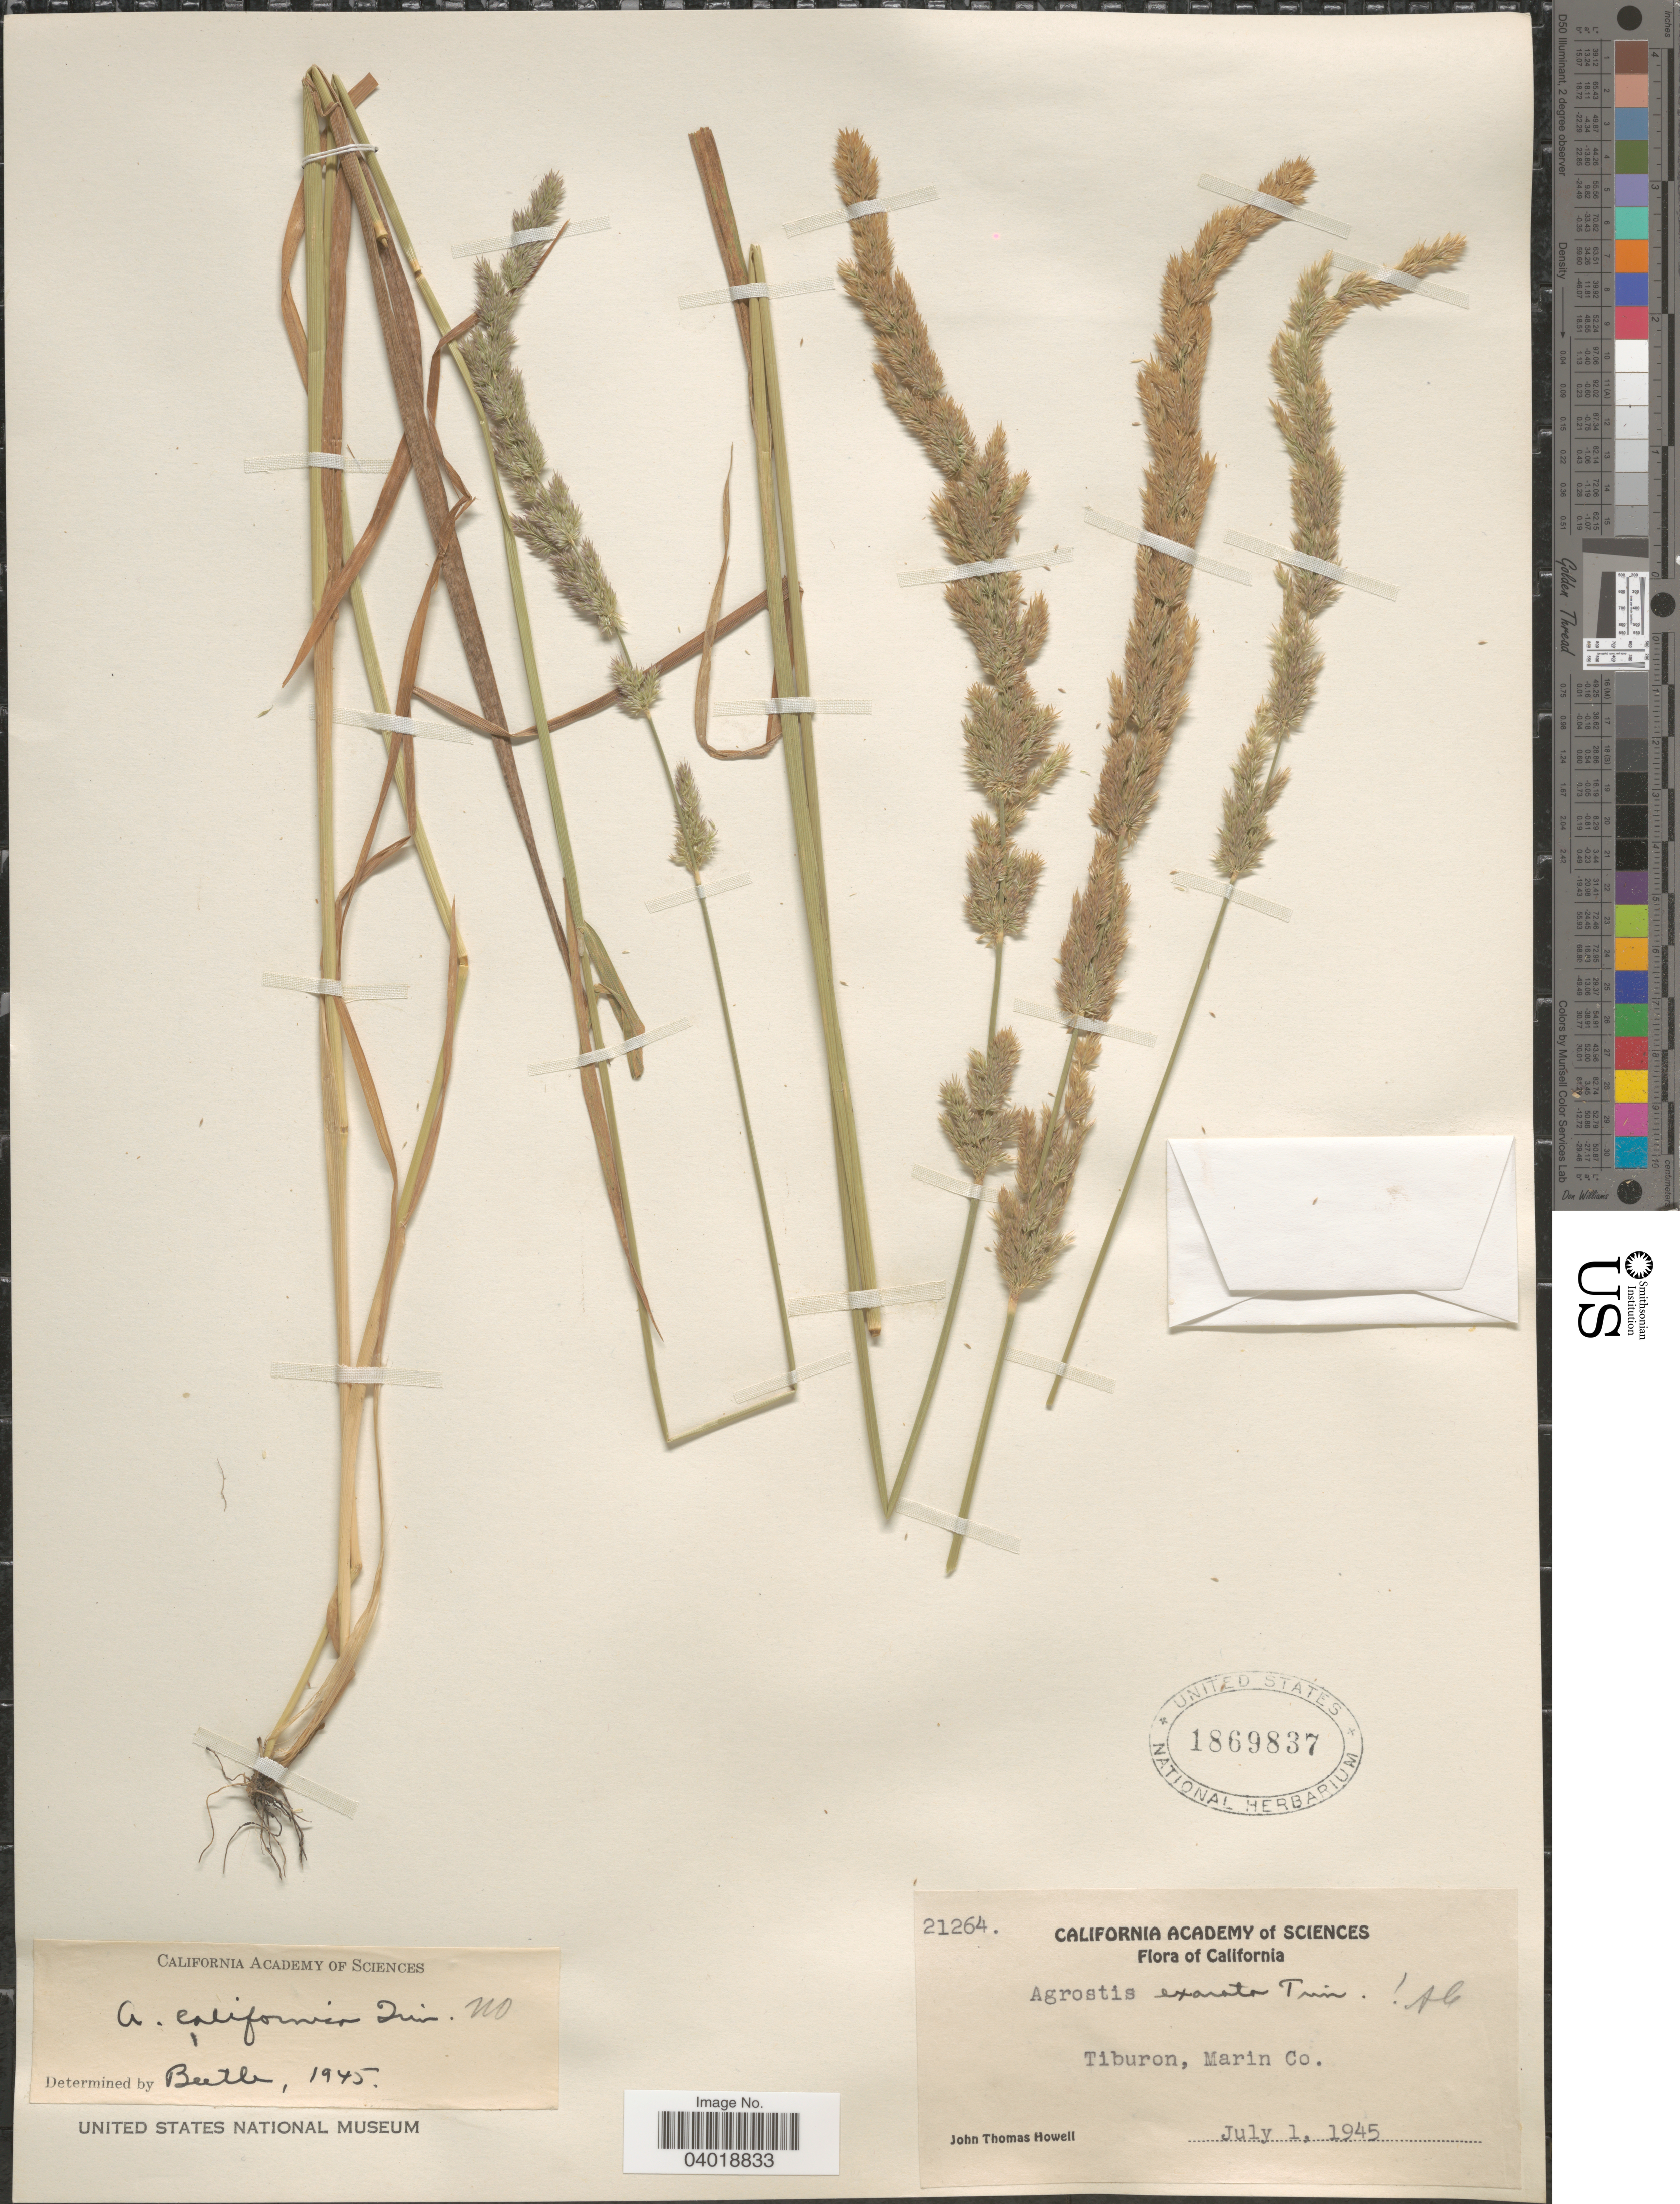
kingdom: Plantae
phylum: Tracheophyta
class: Liliopsida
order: Poales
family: Poaceae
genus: Agrostis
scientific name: Agrostis exarata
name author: Trin.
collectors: J. T. Howell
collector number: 21264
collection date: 1945-07-01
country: United States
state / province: California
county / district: Marin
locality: Tiburon, Marin Co.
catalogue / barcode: US 1869837